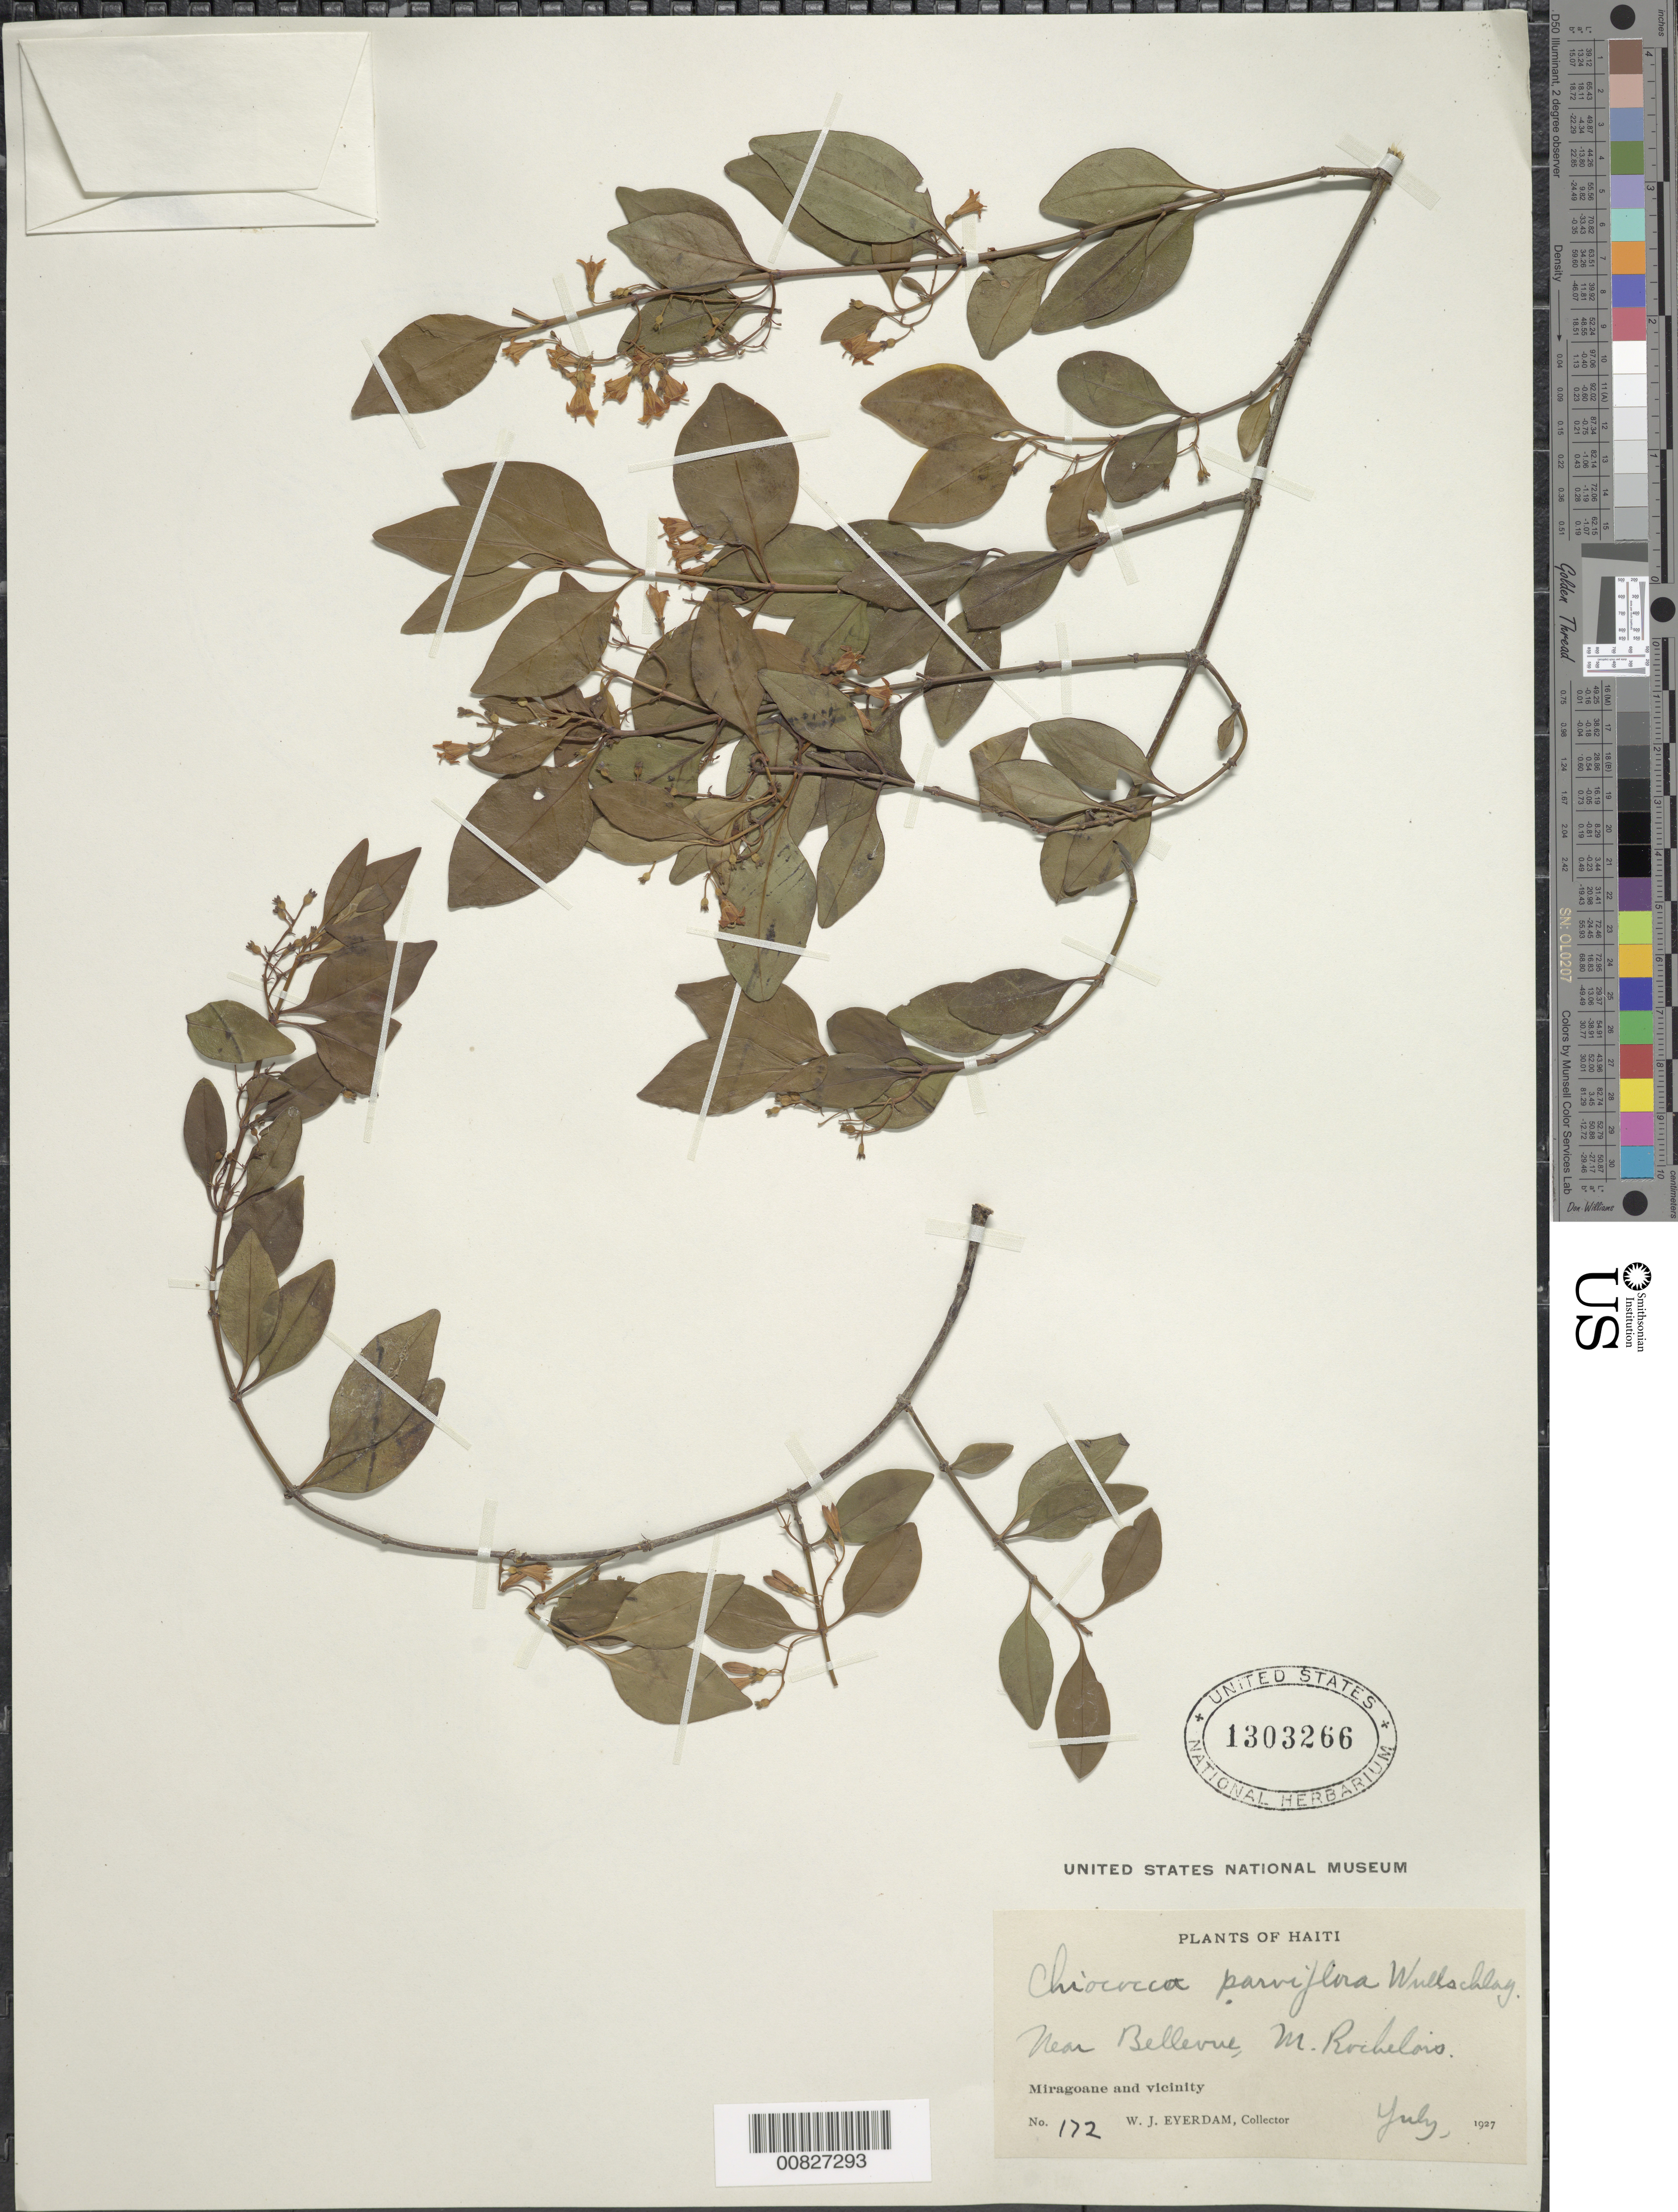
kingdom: Plantae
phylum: Tracheophyta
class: Magnoliopsida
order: Gentianales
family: Rubiaceae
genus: Chiococca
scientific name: Chiococca alba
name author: (L.) Hitchc.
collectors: W. J. Eyerdam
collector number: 172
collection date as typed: Jul 1927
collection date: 1927-07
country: Haiti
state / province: Grand'Anse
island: Hispaniola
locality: Miragoane and vicinity, near Bellevue, M. Rochelois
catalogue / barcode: US 1303266